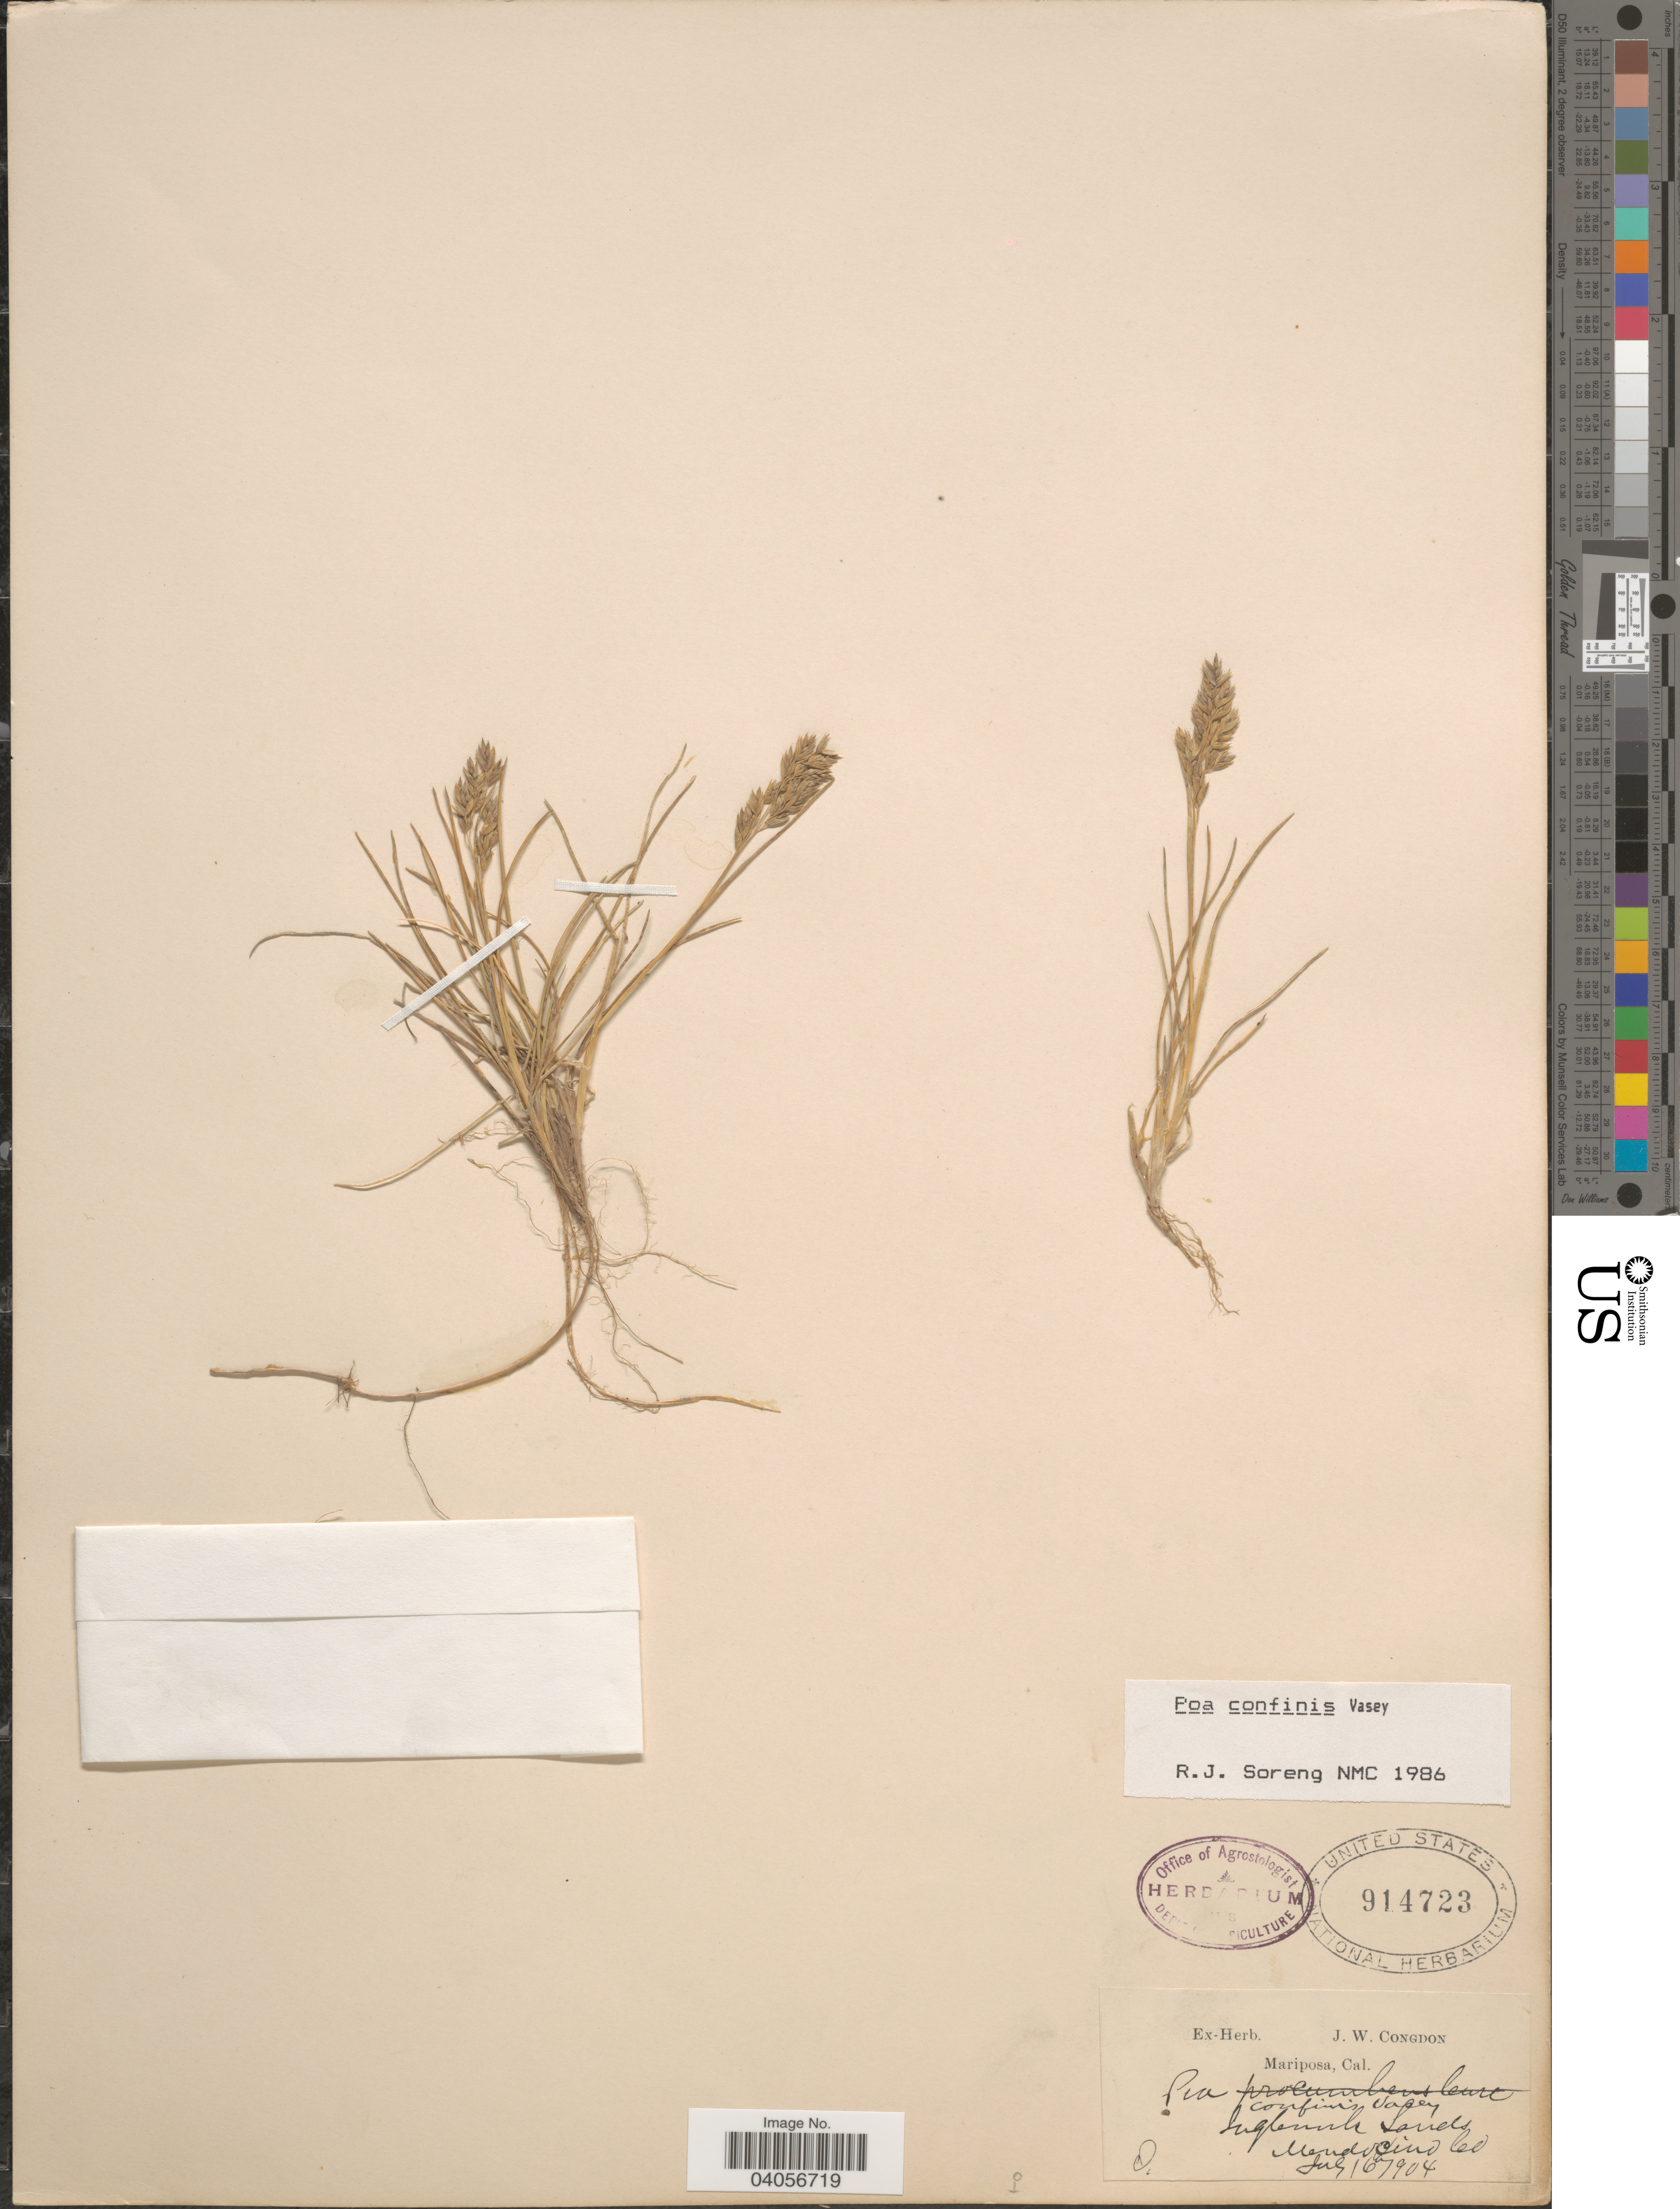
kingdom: Plantae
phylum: Tracheophyta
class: Liliopsida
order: Poales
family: Poaceae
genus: Poa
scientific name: Poa confinis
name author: Vasey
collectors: ex herb. J. W. Congdon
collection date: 1904-07-16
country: United States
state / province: California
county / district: Mendocino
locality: Inglenook Sands. Mendocino Co.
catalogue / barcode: US 914723